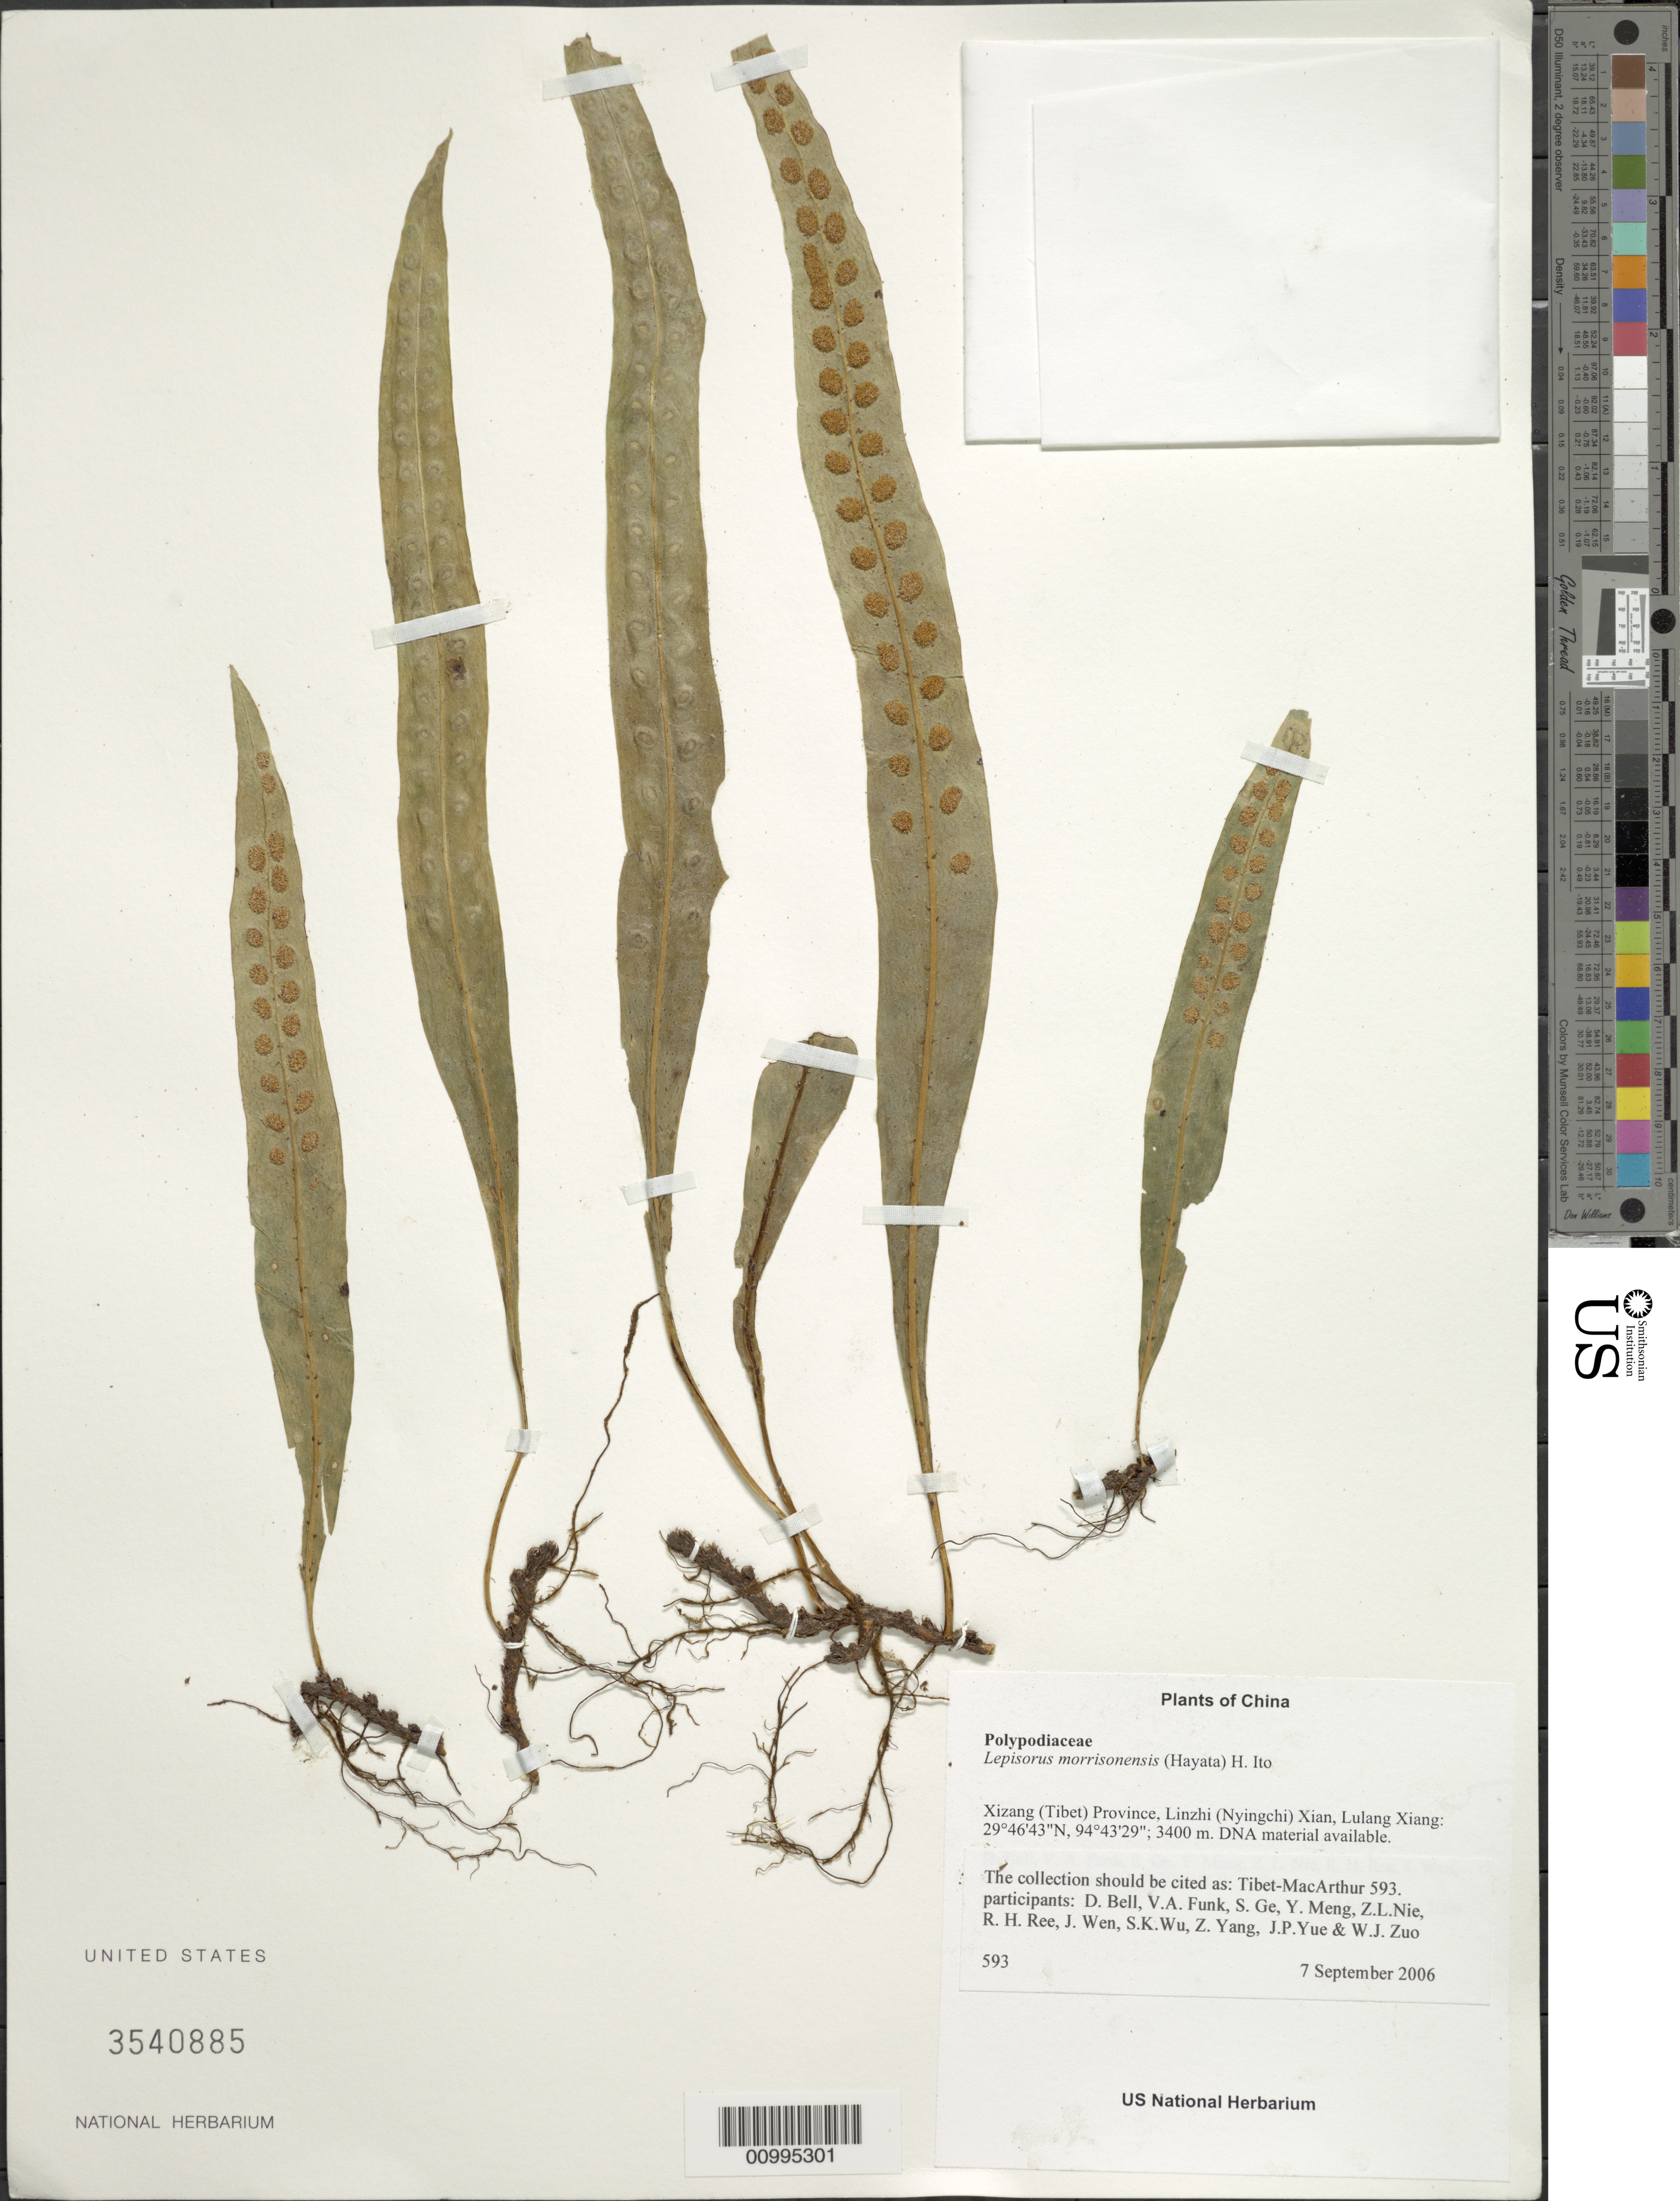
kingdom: Plantae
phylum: Tracheophyta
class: Polypodiopsida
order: Polypodiales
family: Polypodiaceae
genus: Lepisorus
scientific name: Lepisorus morrisonensis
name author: (Hayata) H. Itô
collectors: Tibet-MacArthur, D. A. Bell, V. Funk, S. Ge, Y. Meng, Z. Nie, R. Ree, J. Wen, S. K. Wu, Z. Yang, J. Yue & W. Zuo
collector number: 593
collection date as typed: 07 Sep 2006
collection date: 2006-09-07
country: China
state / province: Xizang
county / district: Linzhi (Nyingchi) Xian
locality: Lulang Xiang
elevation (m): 3400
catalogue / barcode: US 3540885